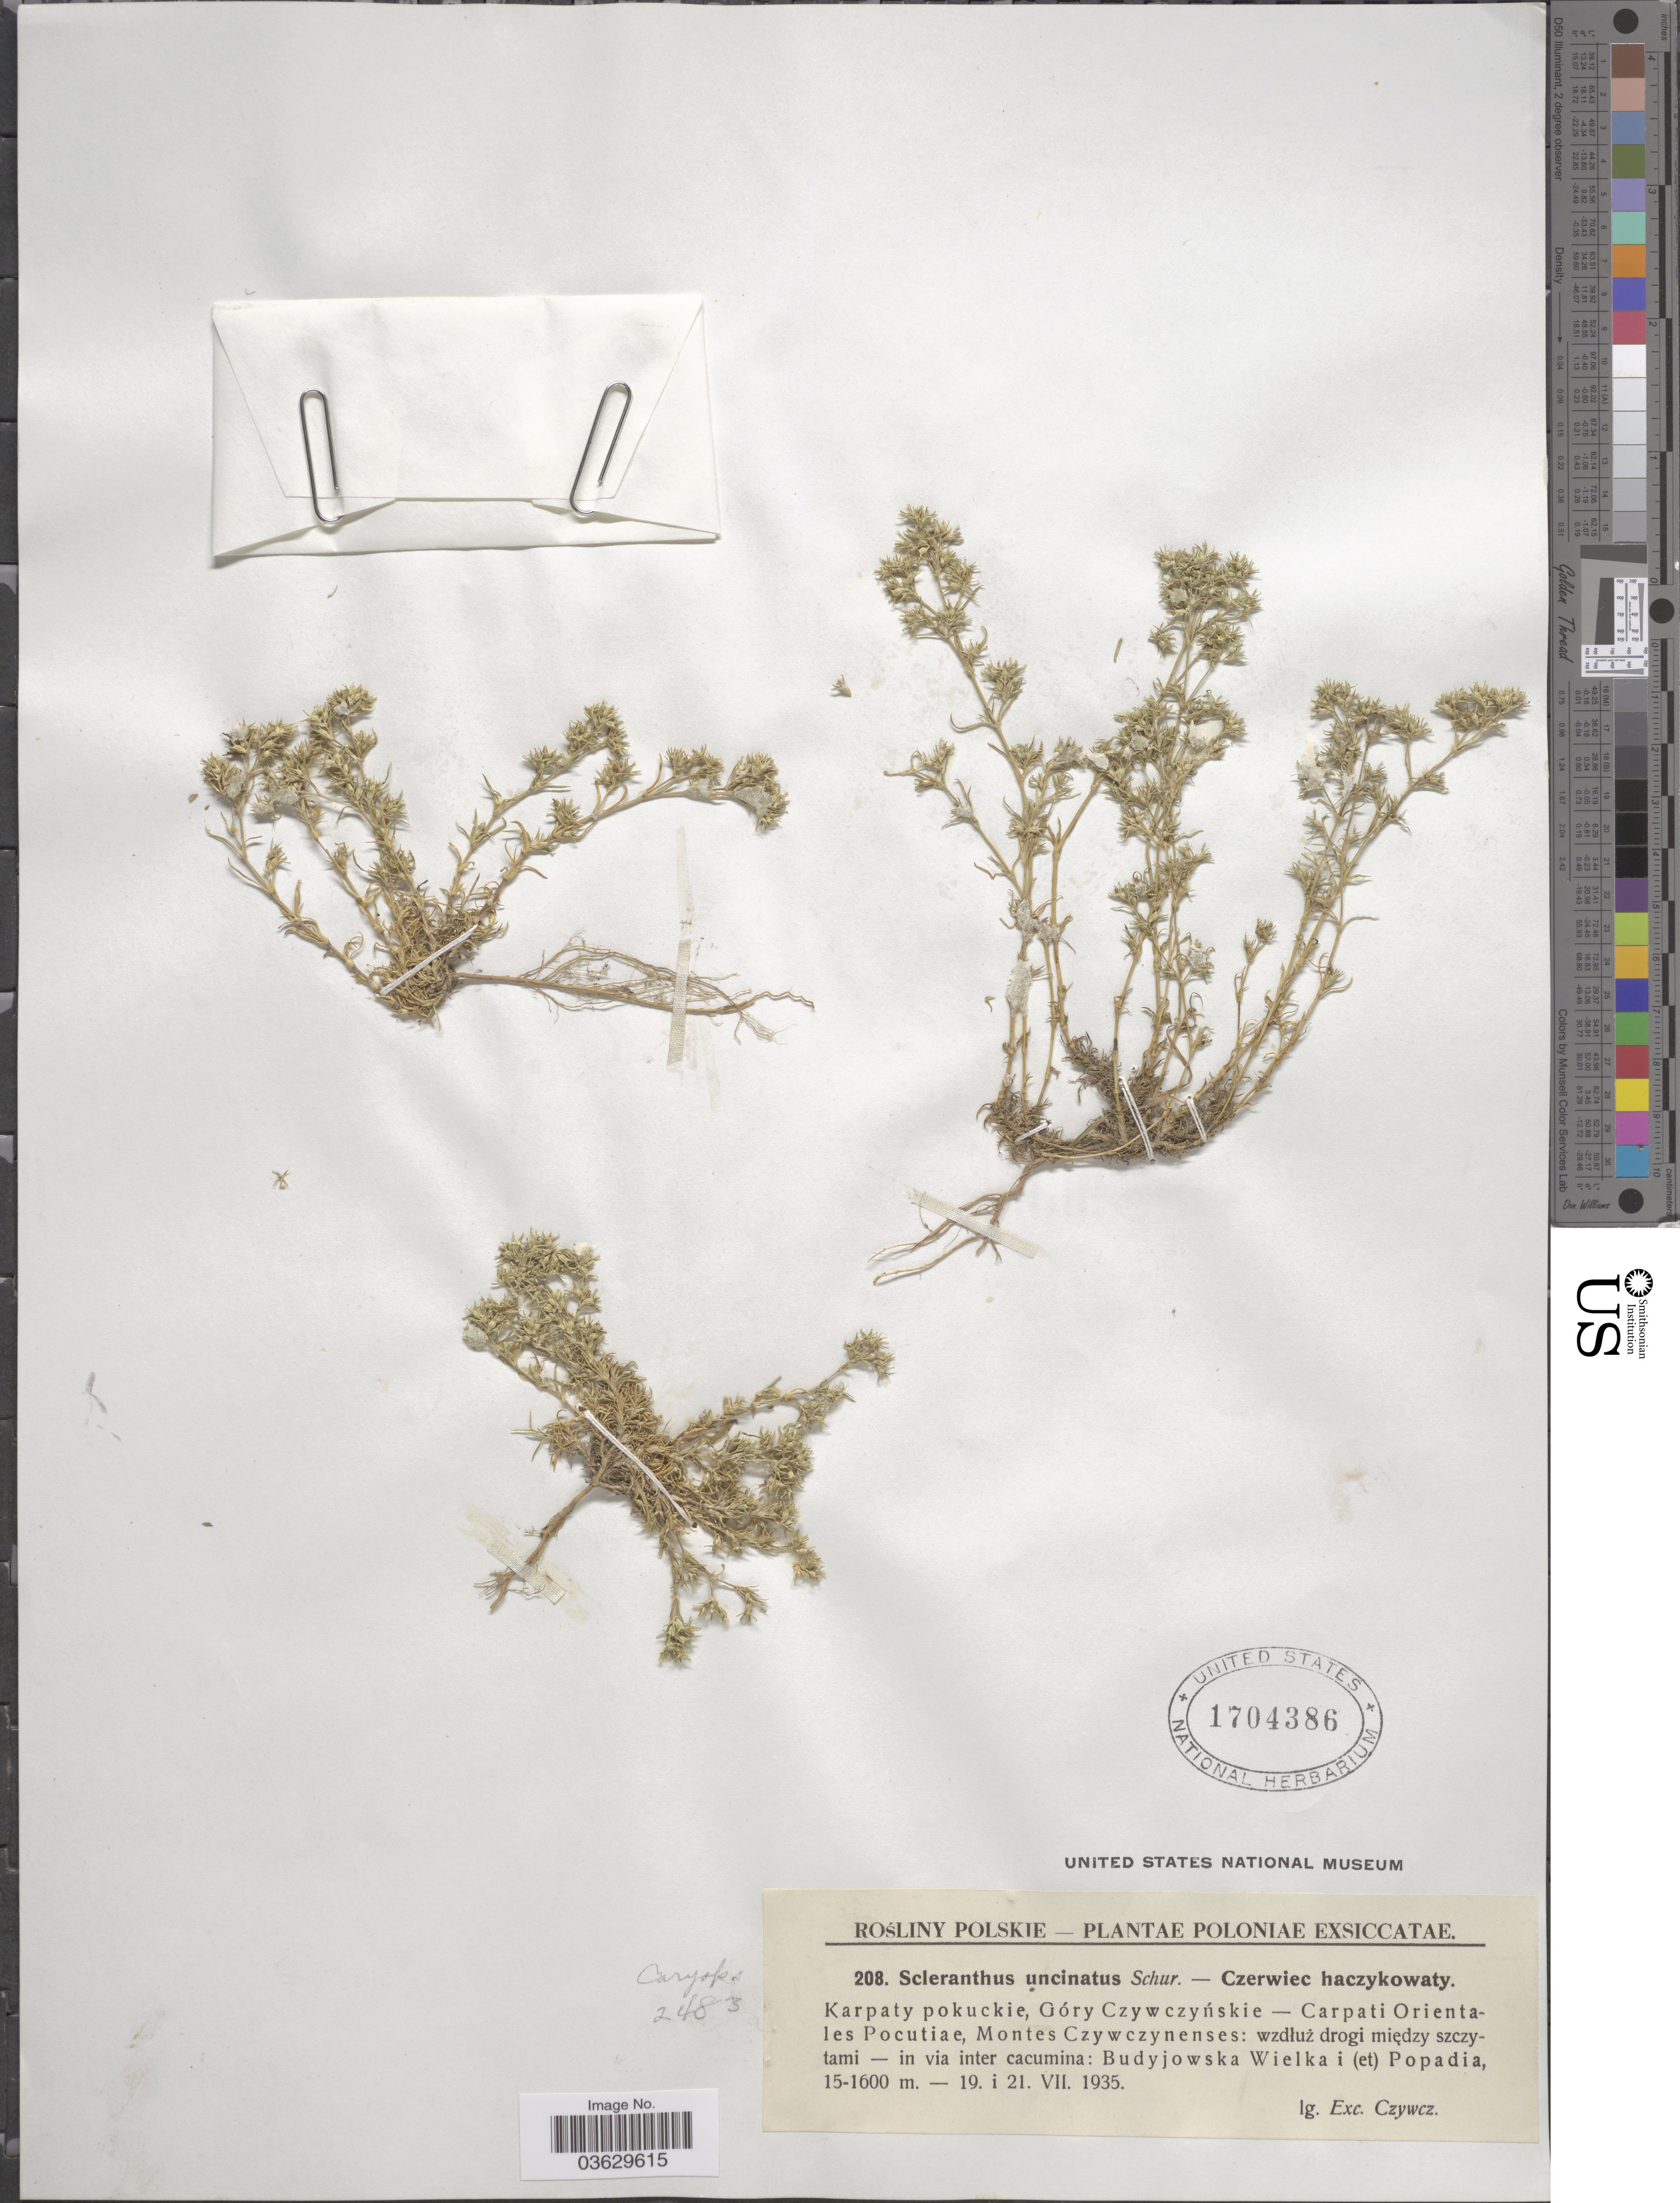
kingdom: Plantae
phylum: Tracheophyta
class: Magnoliopsida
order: Caryophyllales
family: Caryophyllaceae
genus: Scleranthus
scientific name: Scleranthus uncinatus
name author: Schur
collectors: Exc. Czywcz.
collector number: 208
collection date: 1935-07-19/1935-07-21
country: Poland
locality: Poloniae. Karpaty pokuckie, Góry Czywczyńskie-Carpati Orientales Pocutiae, Montes Czywczynenses: Budyjowska Wielka i (et) Popadia.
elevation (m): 1500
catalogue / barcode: US 1704386